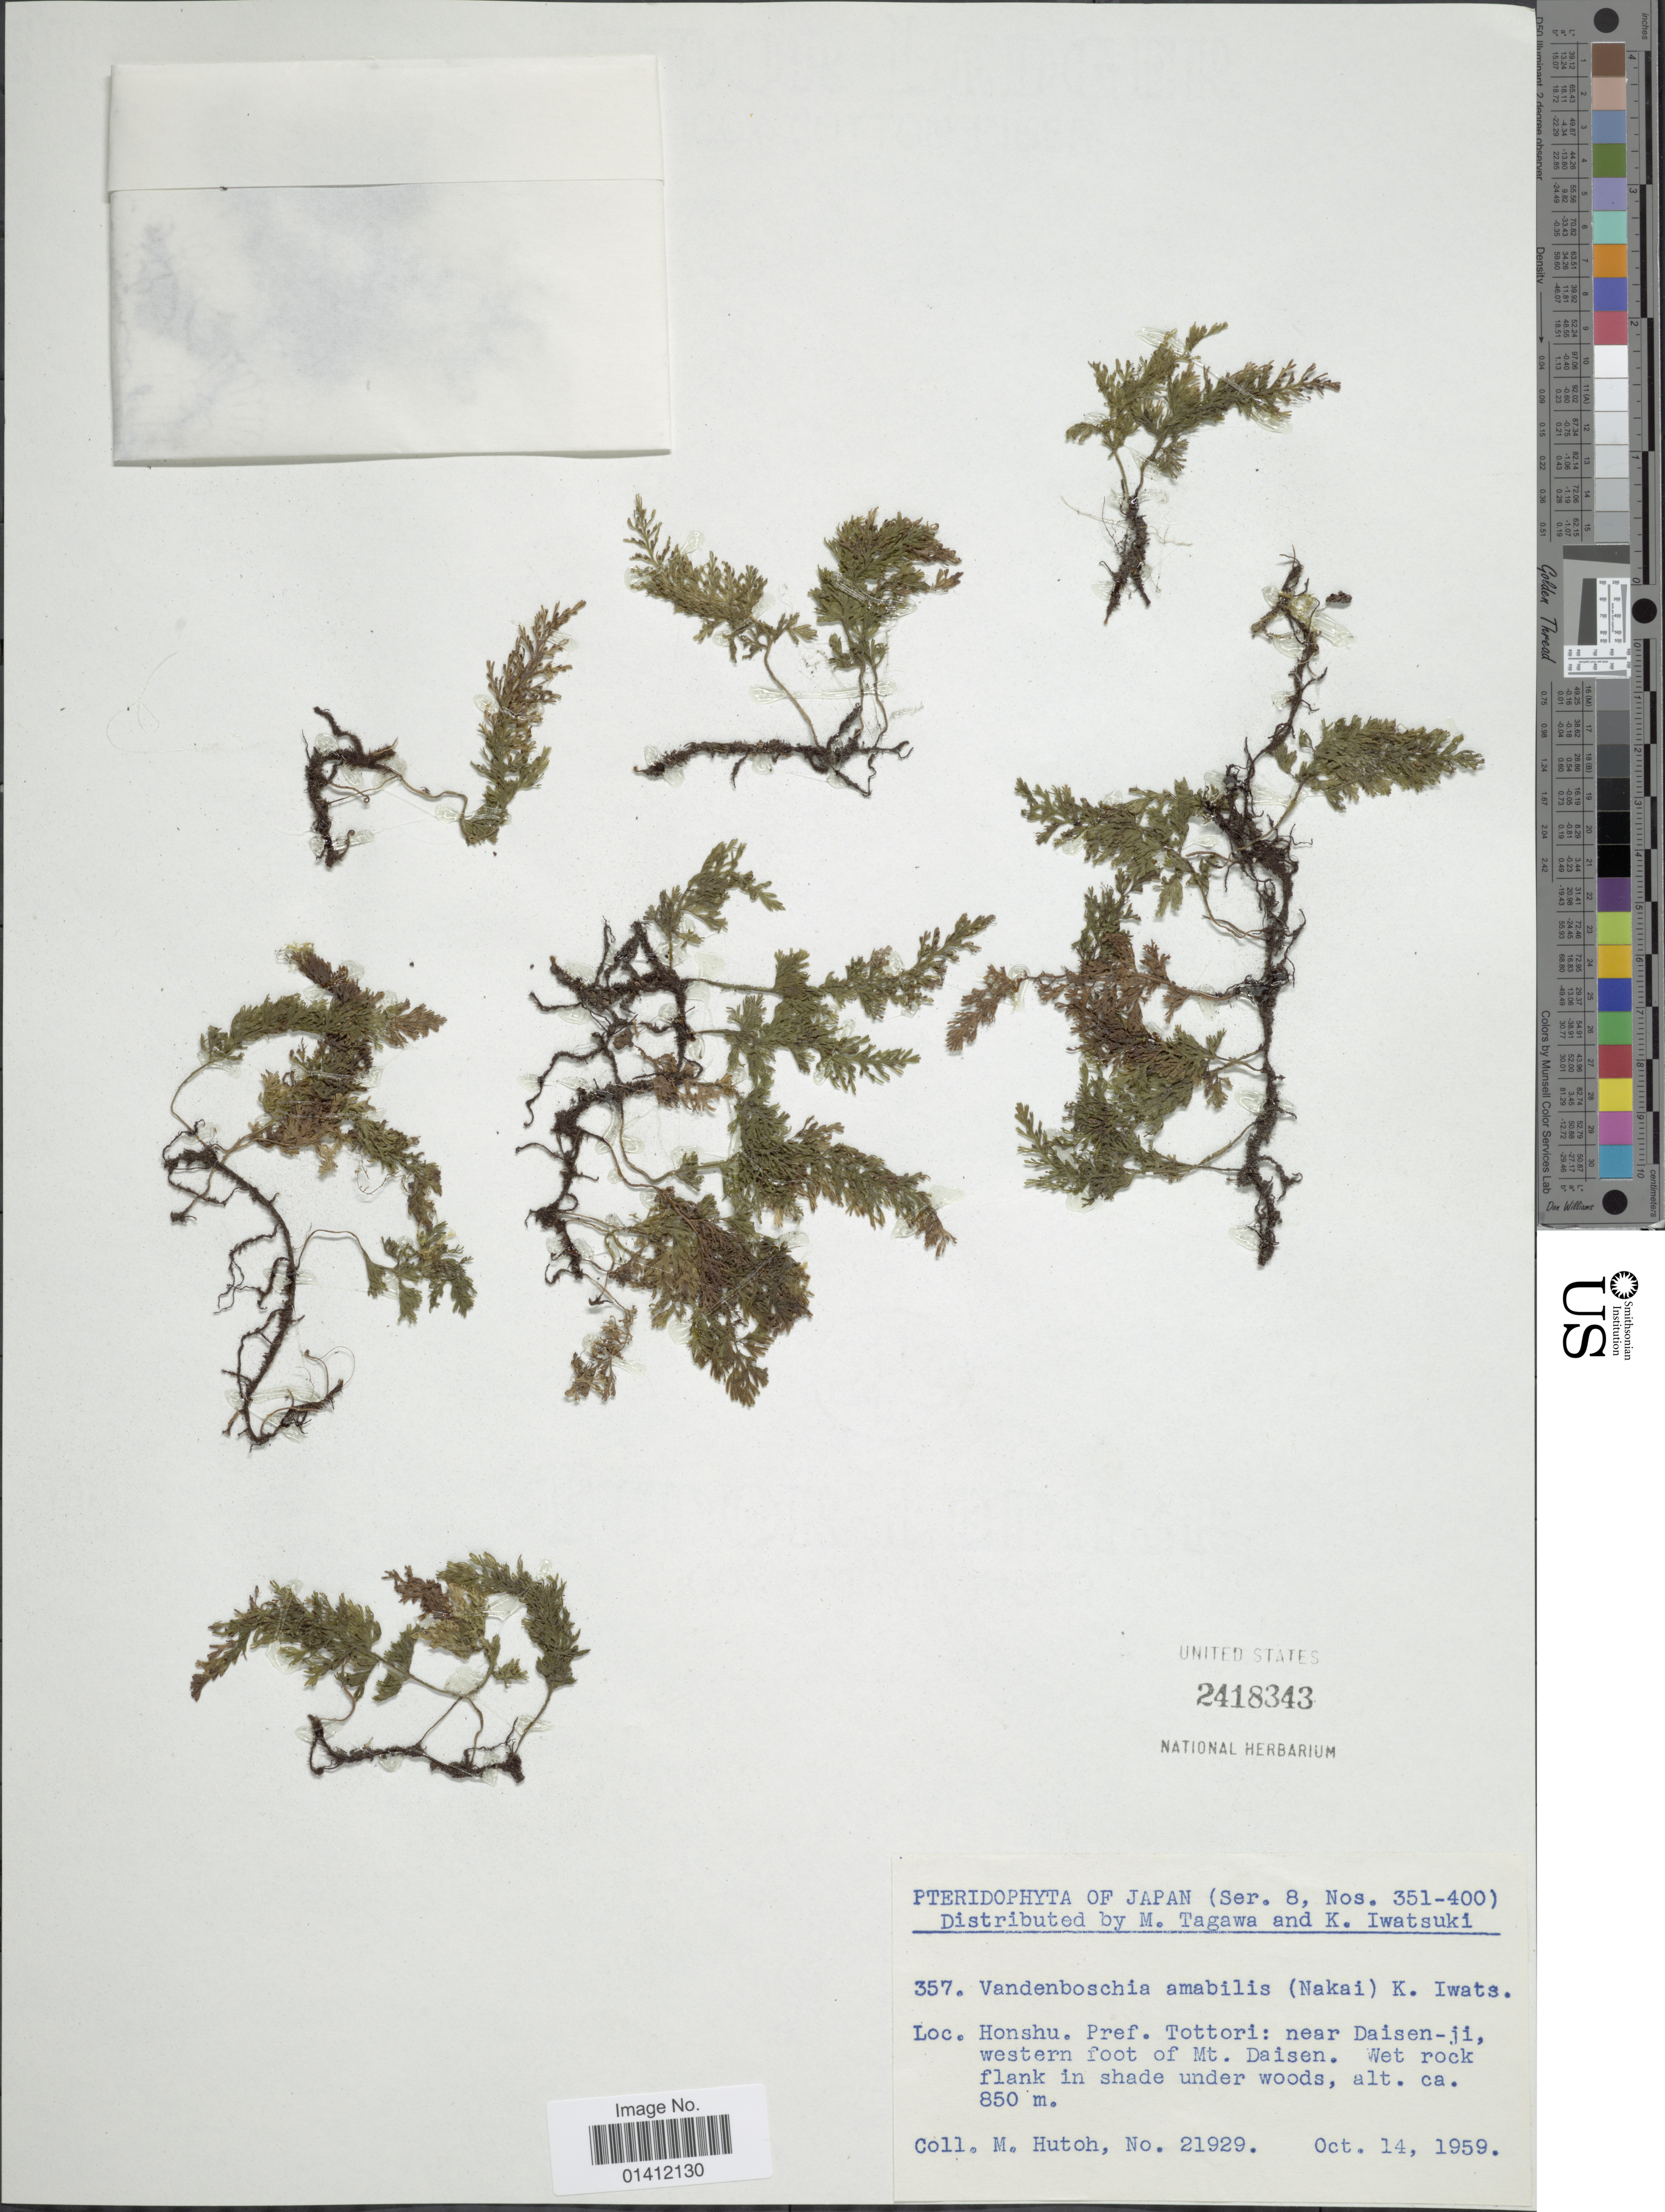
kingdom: Plantae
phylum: Tracheophyta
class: Polypodiopsida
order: Hymenophyllales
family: Hymenophyllaceae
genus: Vandenboschia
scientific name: Vandenboschia amabilis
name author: (Nakai) K. Iwats.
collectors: M. Hutoh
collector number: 21929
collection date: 1959-10-14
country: Japan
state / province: Tottori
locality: Honshu.Pref. Tottori; near Daisen-ji, western foot of Mt. Daisen. Wet rock flank in shade under woods.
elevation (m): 850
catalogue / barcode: US 2418343